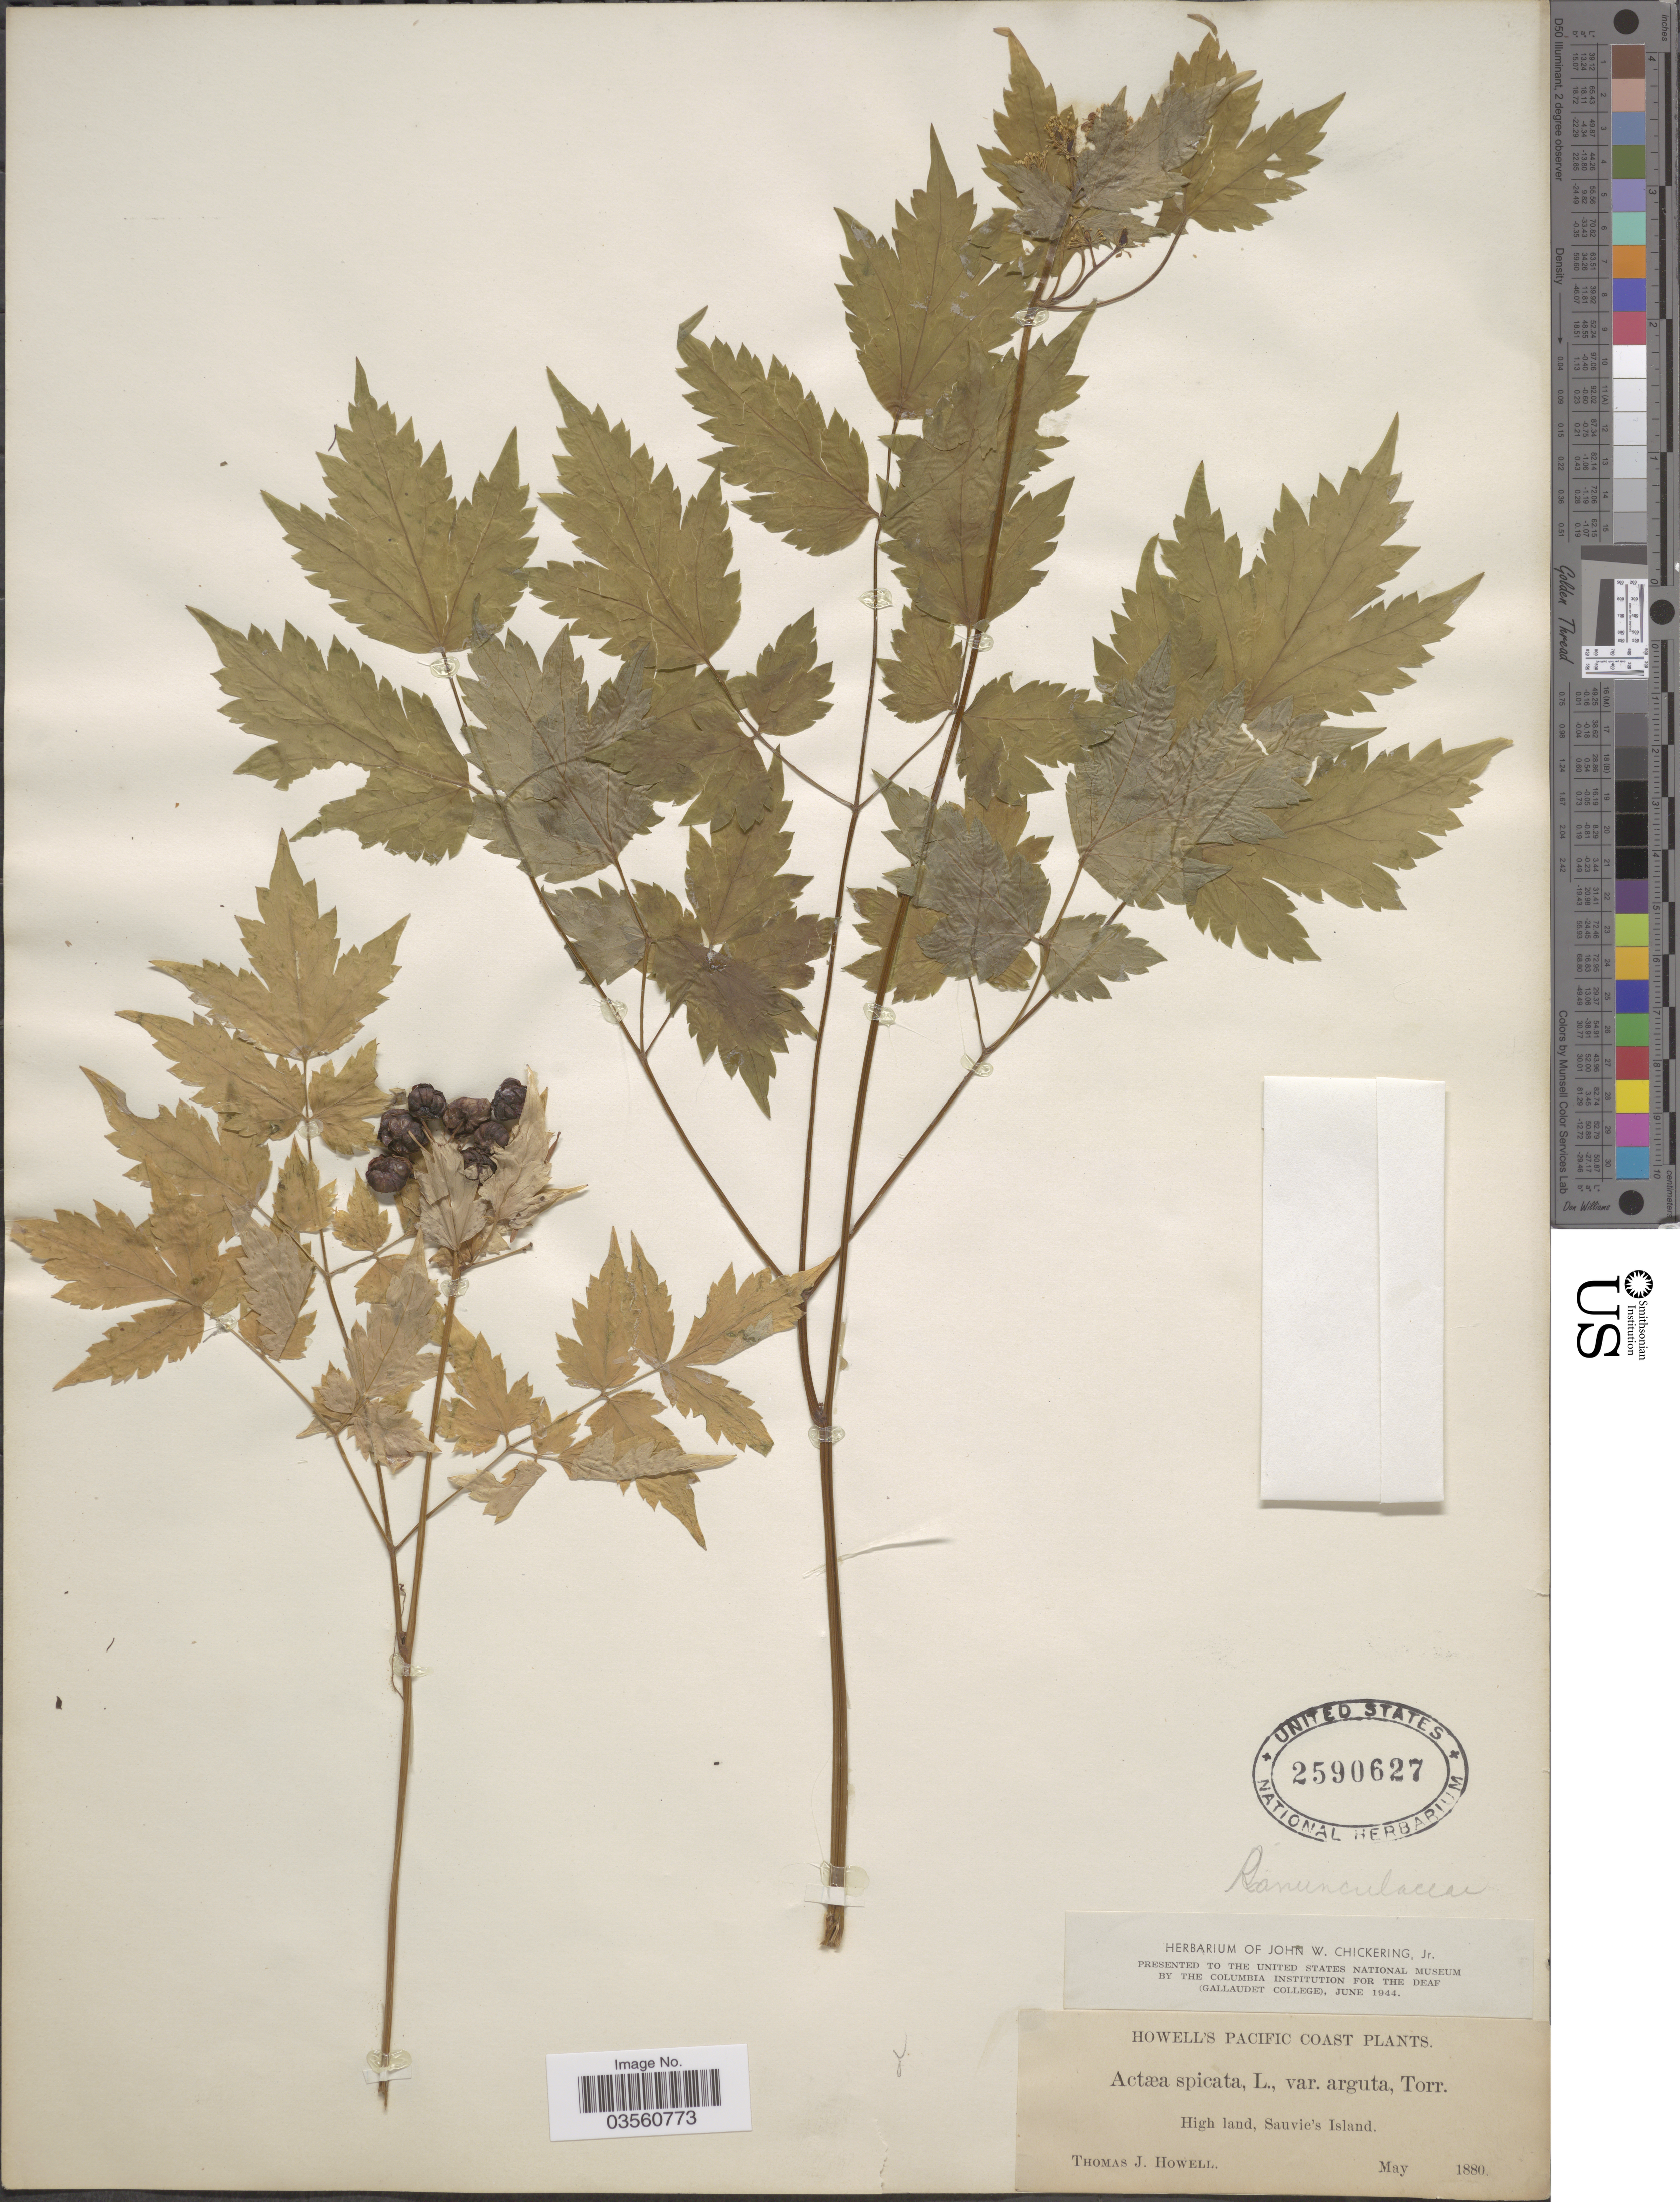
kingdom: Plantae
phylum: Tracheophyta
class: Magnoliopsida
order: Ranunculales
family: Ranunculaceae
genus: Actaea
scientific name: Actaea spicata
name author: L.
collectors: J. T. Howell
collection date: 1880-05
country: United States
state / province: Oregon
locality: Pacific Coast. High land, Sauvie's Island.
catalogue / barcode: US 2590627